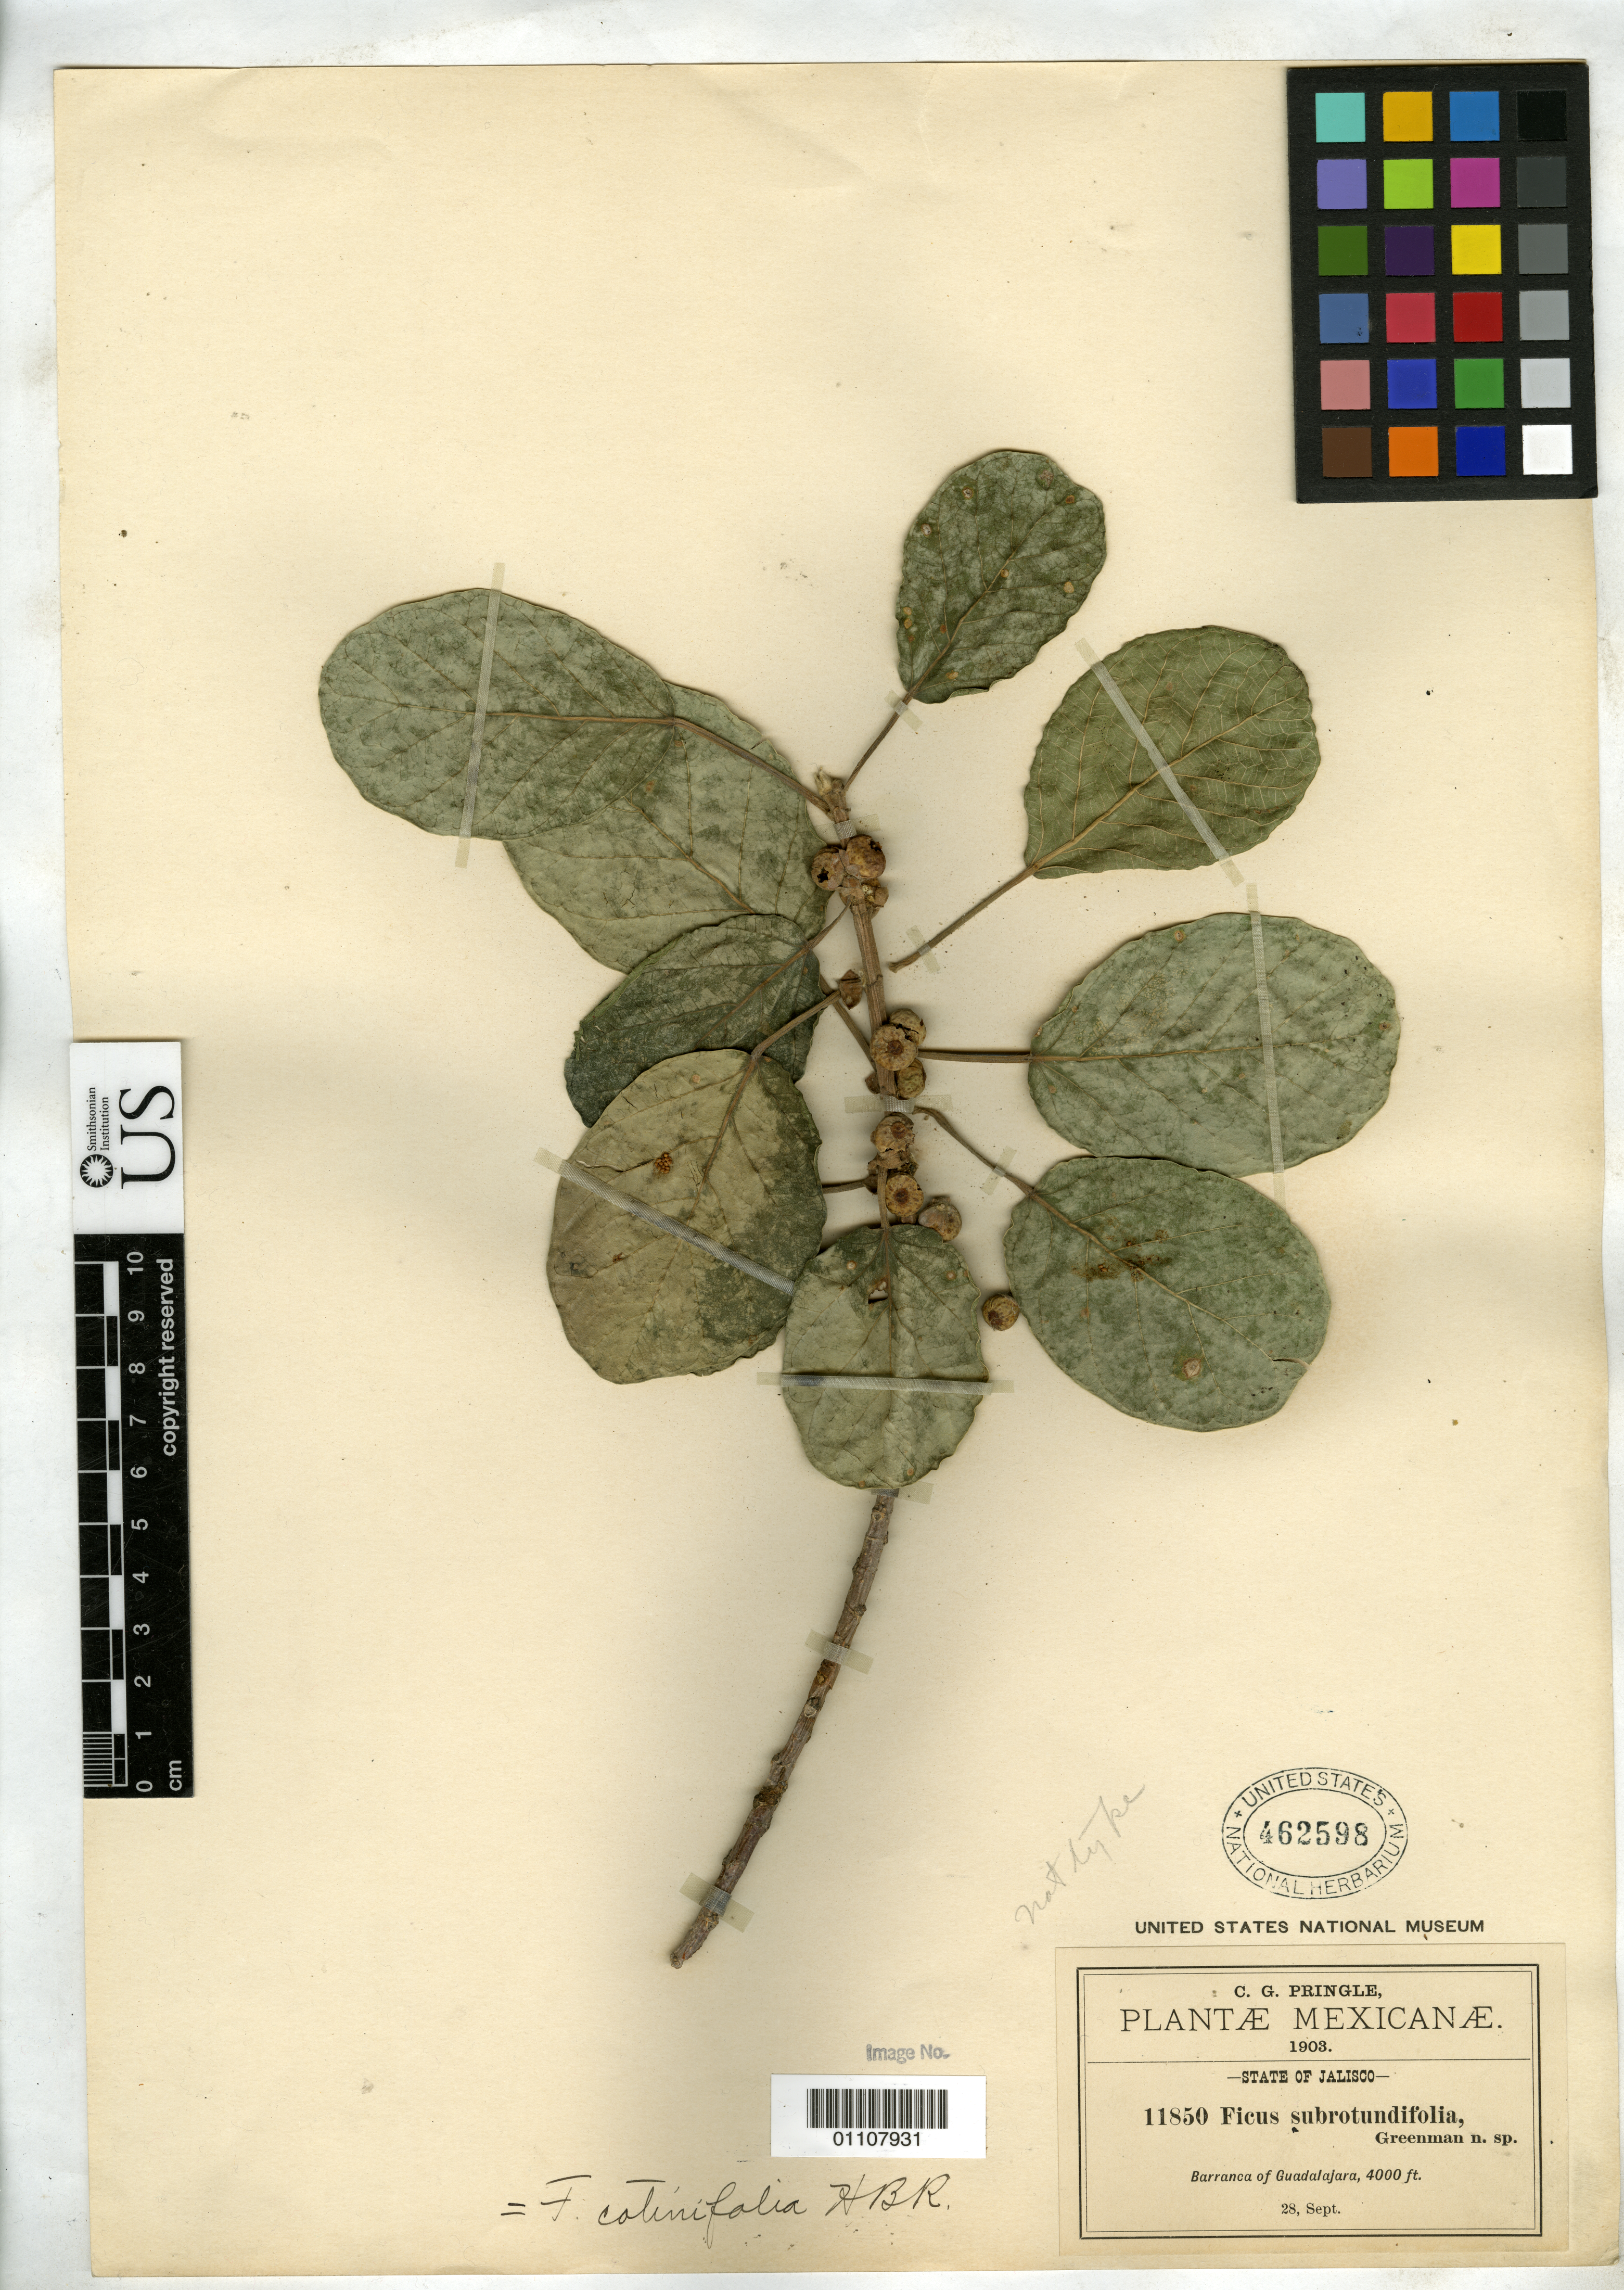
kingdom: Plantae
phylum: Tracheophyta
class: Magnoliopsida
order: Rosales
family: Moraceae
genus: Ficus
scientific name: Ficus subrotundifolia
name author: Greenm.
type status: Isosyntype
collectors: C. G. Pringle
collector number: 11850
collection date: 1903-09-28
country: Mexico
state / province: Jalisco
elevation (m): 1219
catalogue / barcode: US 462598